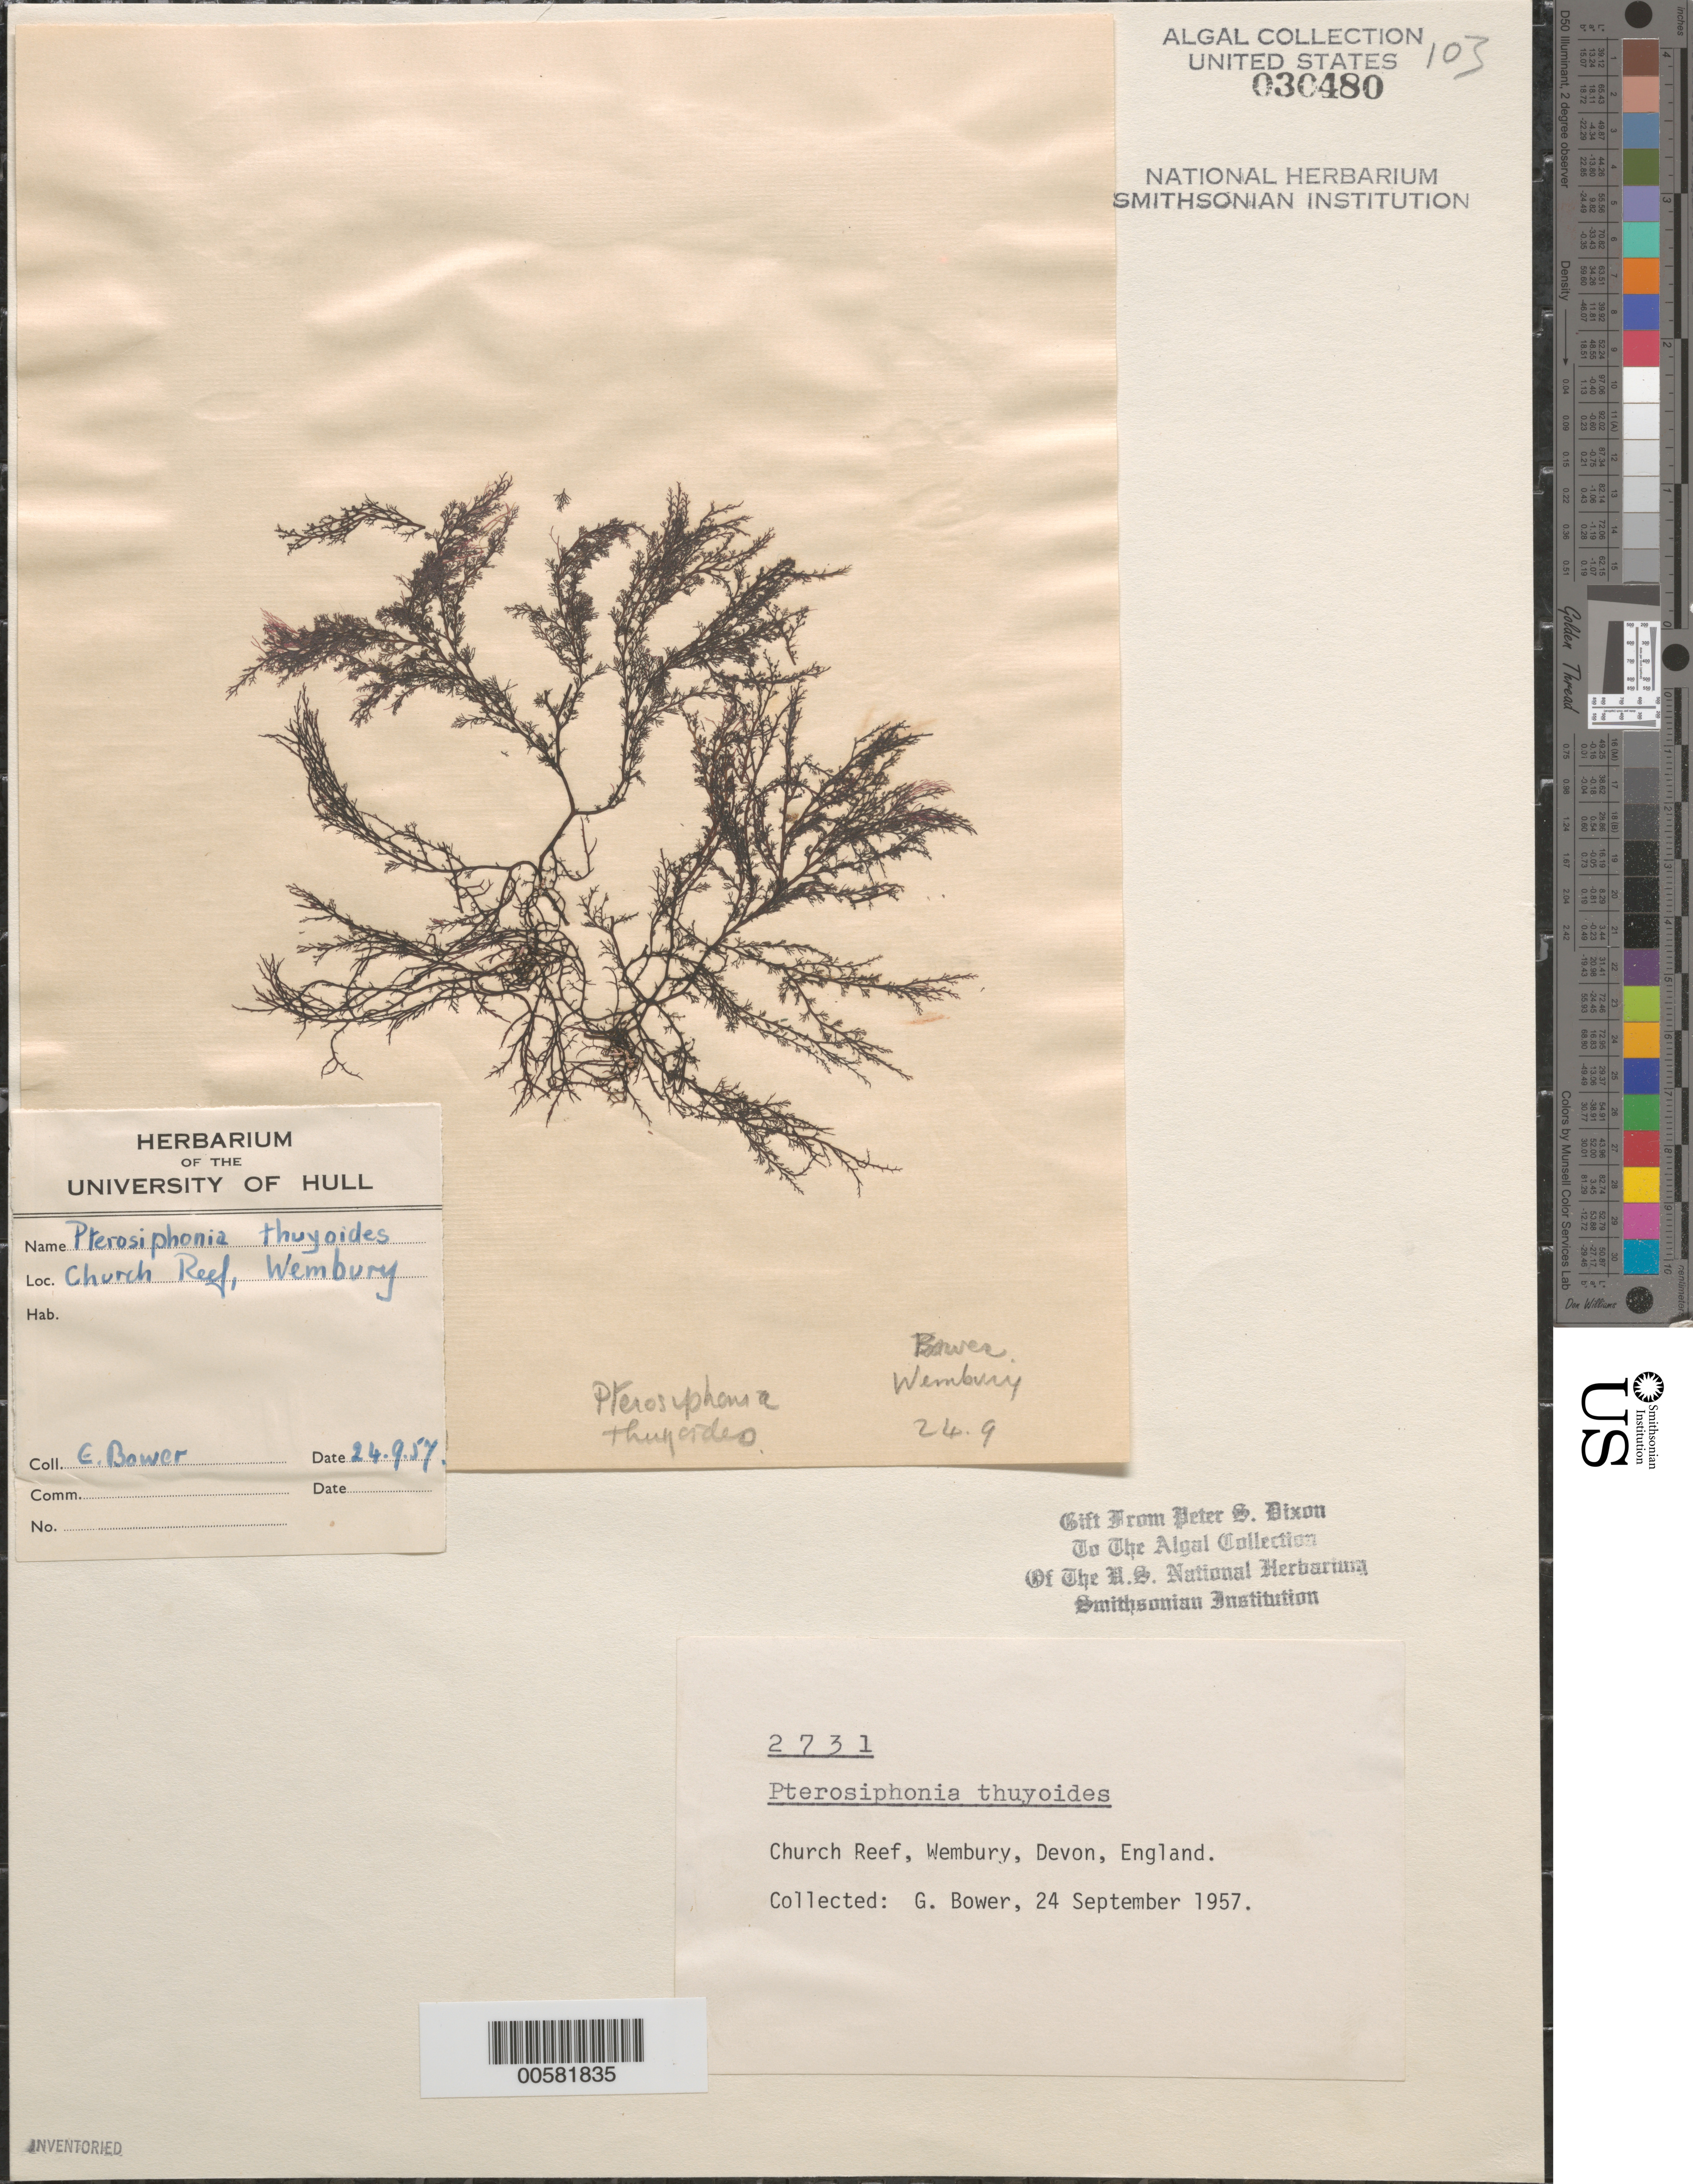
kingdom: Plantae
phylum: Rhodophyta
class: Florideophyceae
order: Ceramiales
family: Rhodomelaceae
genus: Pterosiphonia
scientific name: Pterosiphonia thuyoides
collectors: G. Bower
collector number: PSD 2731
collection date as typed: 24 Sep 1957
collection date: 1957-09-24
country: United Kingdom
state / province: England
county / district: Devon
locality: Church Reef, Wembury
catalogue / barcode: US 30480